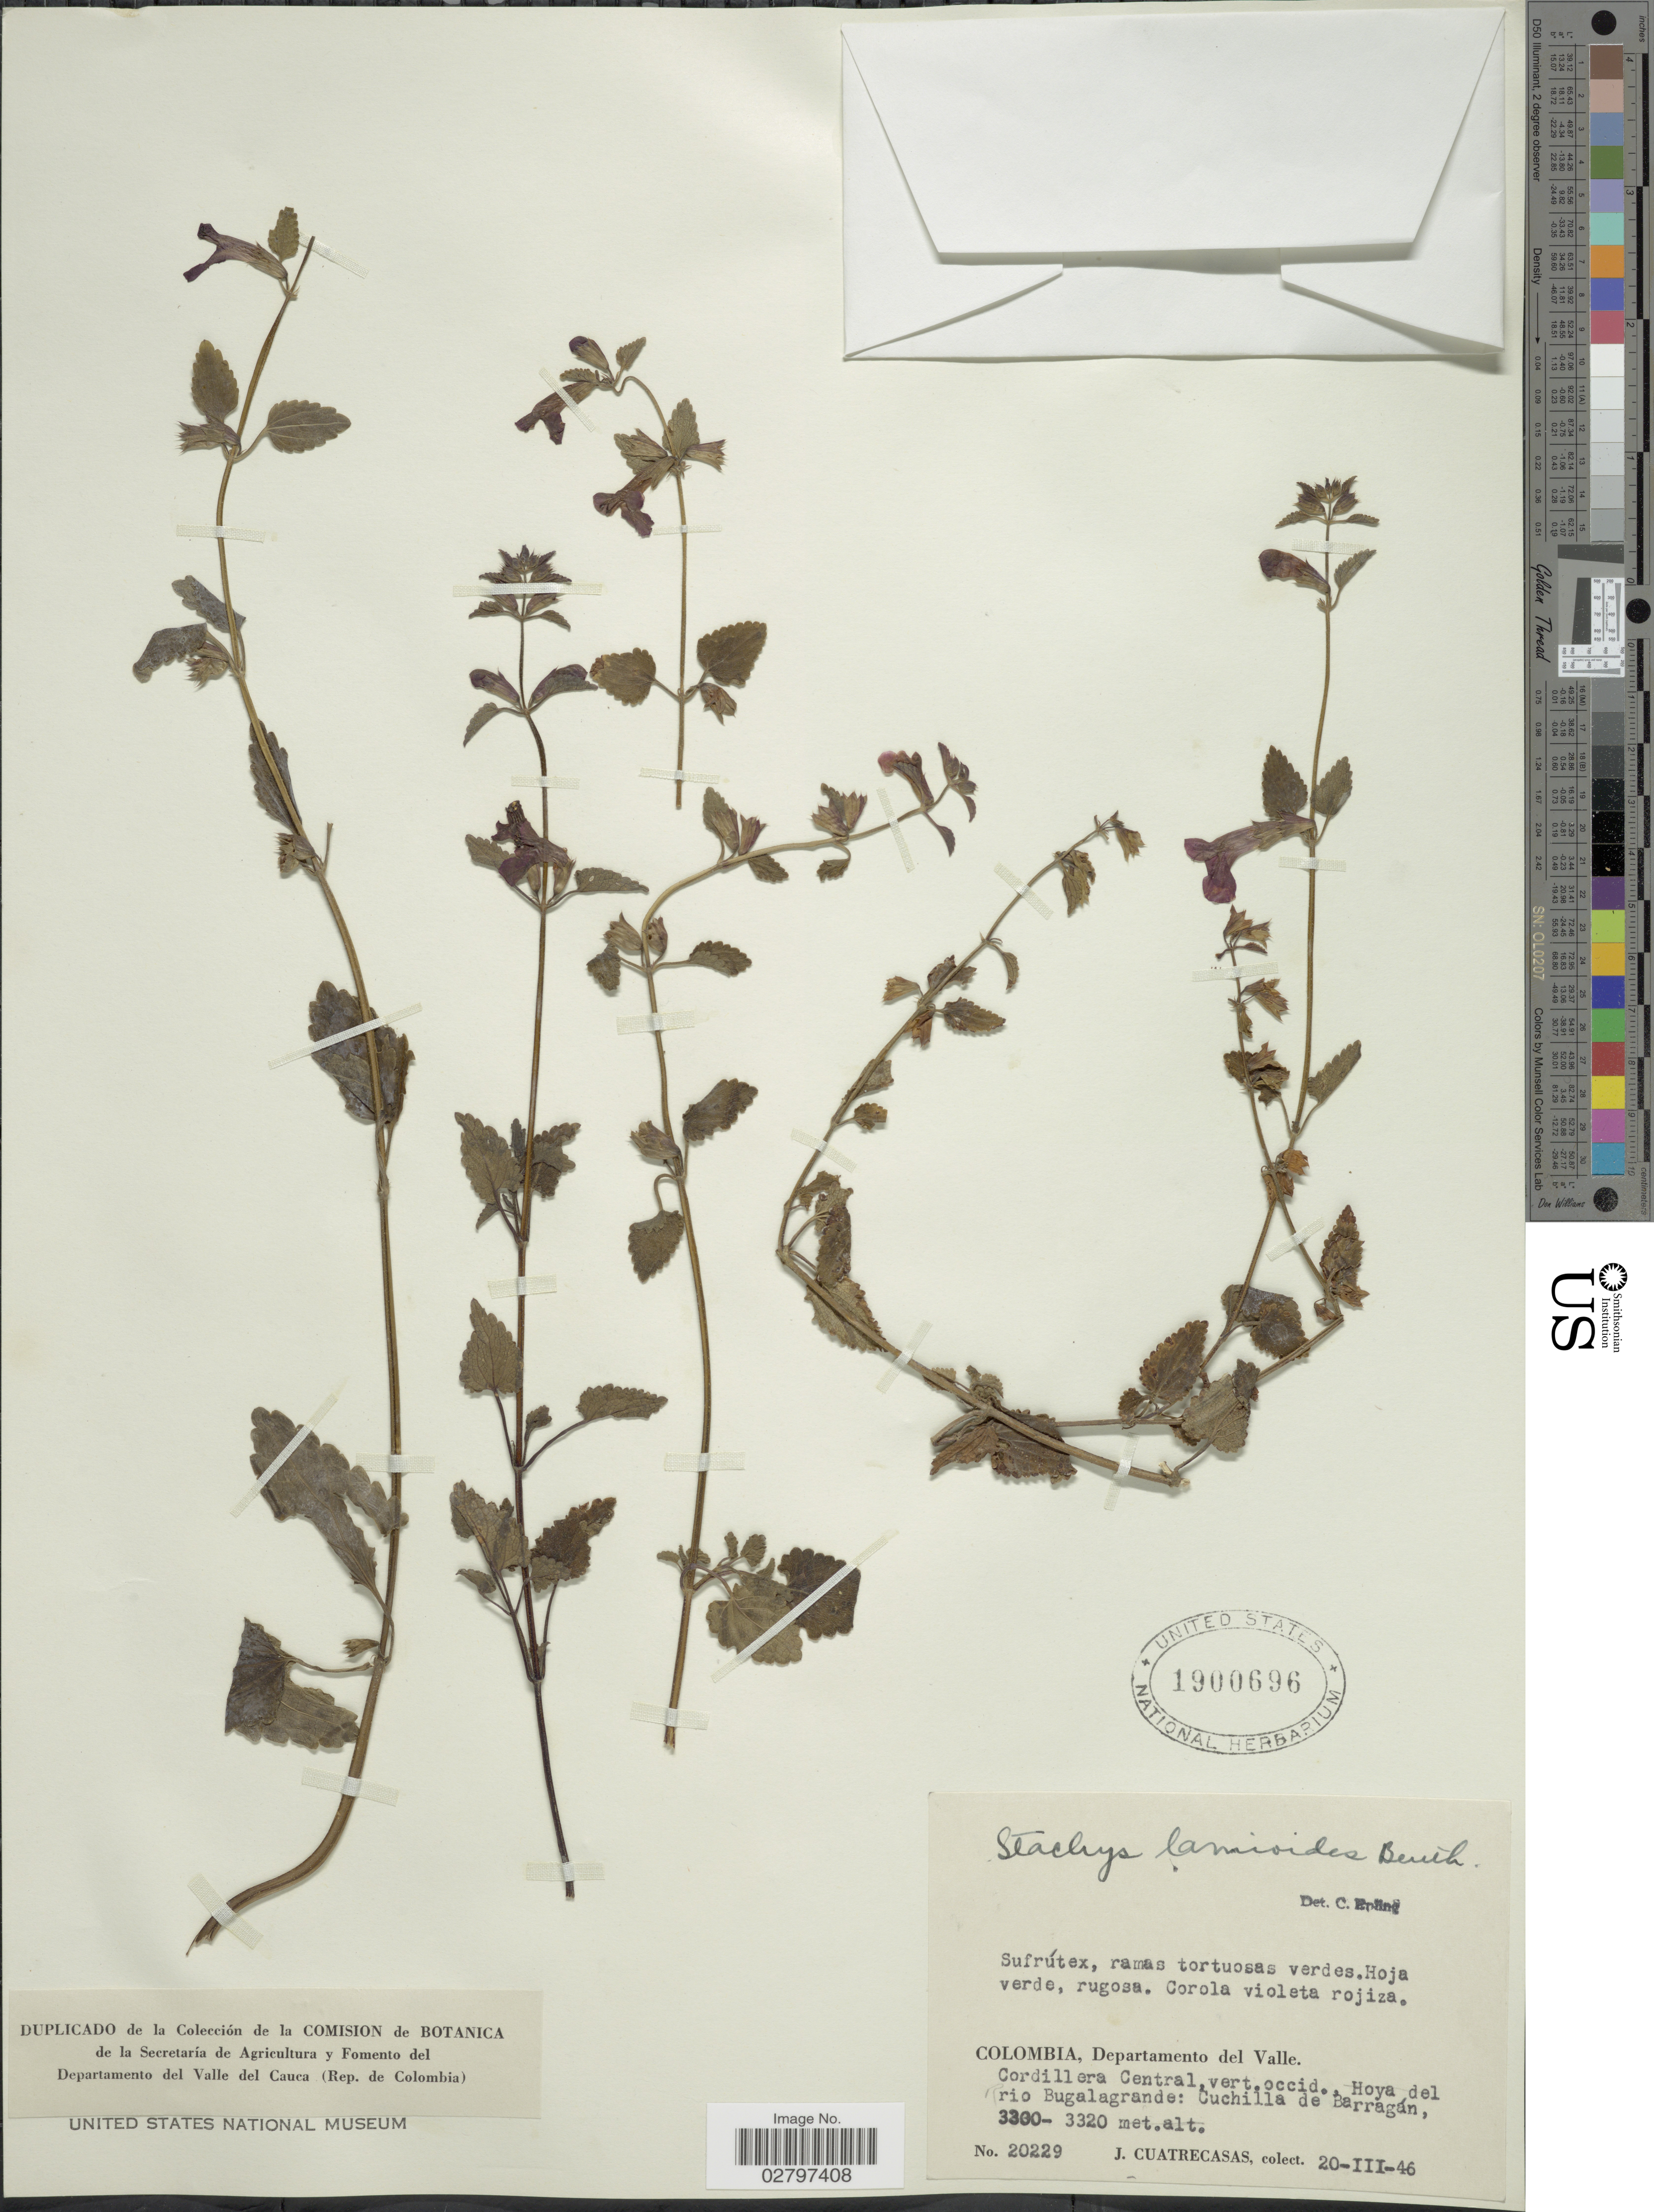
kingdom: Plantae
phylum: Tracheophyta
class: Magnoliopsida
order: Lamiales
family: Lamiaceae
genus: Stachys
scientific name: Stachys lamioides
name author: Benth.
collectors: J. Cuatrecasas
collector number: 20229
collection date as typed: Transcribed d/m/y: 20/3/46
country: Colombia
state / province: Valle del Cauca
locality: Departamento del Valle, Cordillera Central, vert. occid., Hoya del rio Bugalagrande: Cuchilla de Barragán.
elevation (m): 3300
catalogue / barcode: US 1900696